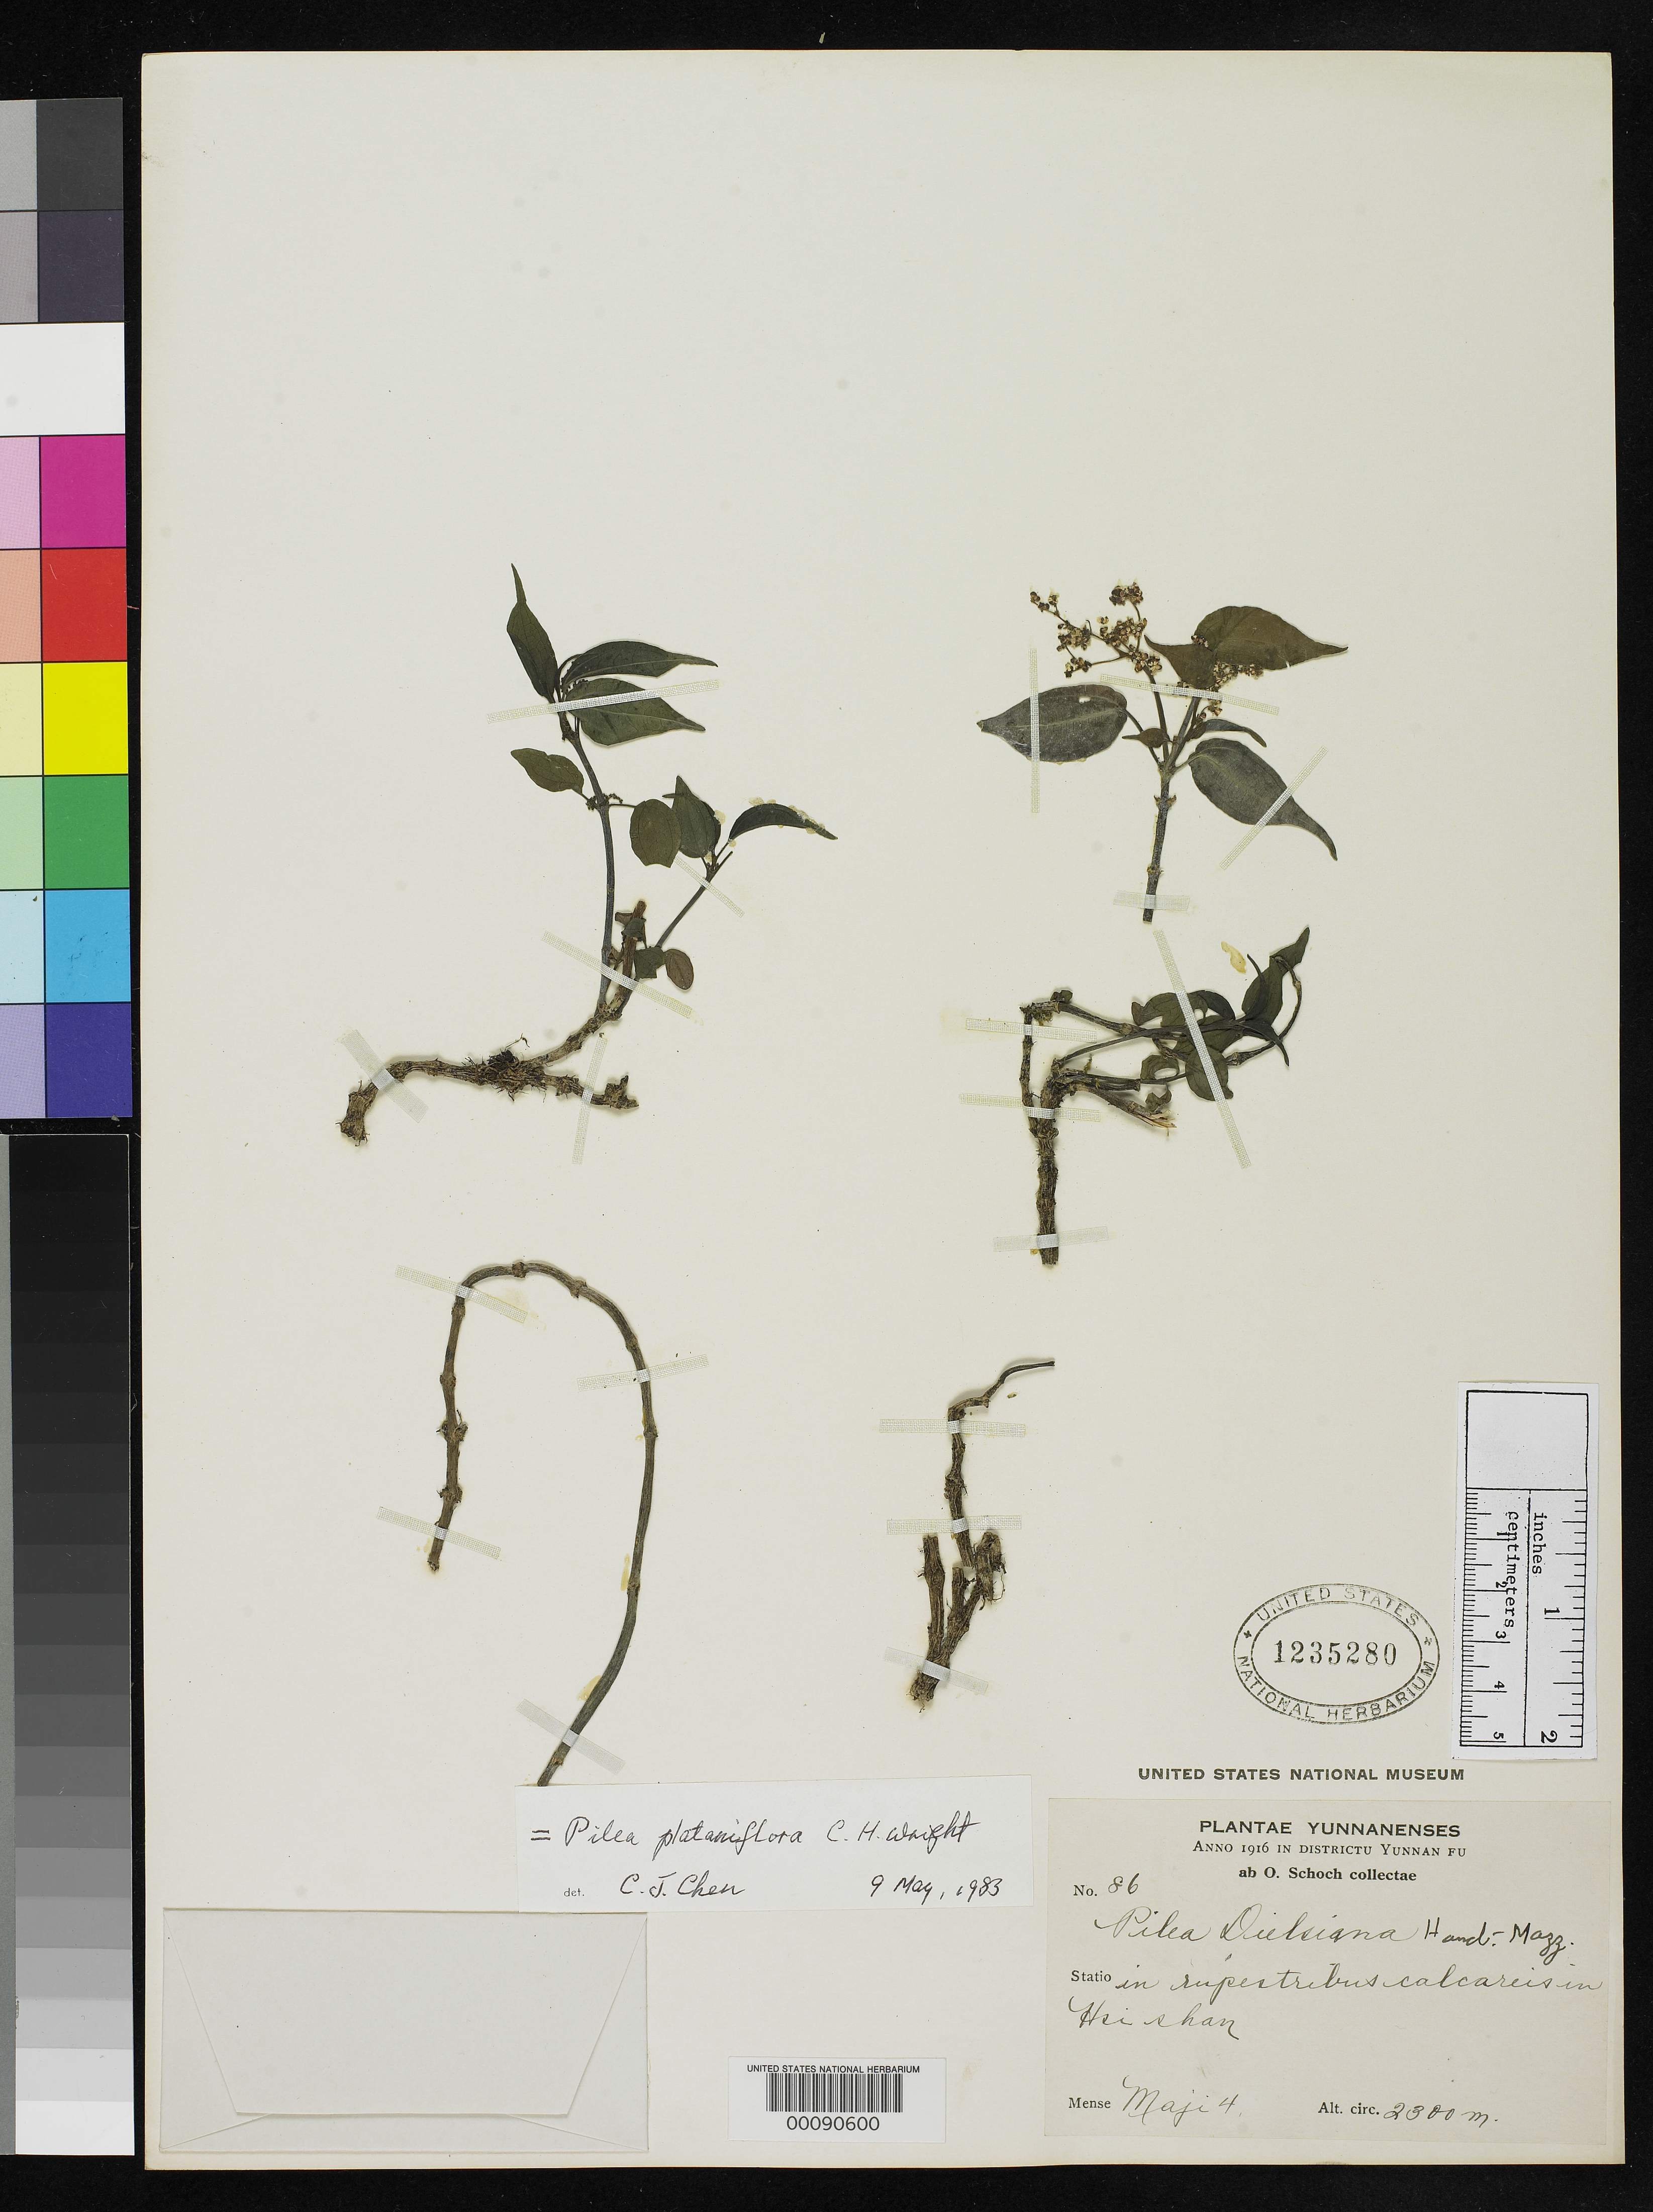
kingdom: Plantae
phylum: Tracheophyta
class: Magnoliopsida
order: Rosales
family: Urticaceae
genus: Pilea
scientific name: Pilea dielsiana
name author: Hand.-Mazz.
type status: Isosyntype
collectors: O. Schoch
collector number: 86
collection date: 1916-05-04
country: China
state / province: Yunnan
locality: Hsi shan.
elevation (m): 2300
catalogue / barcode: US 1235280